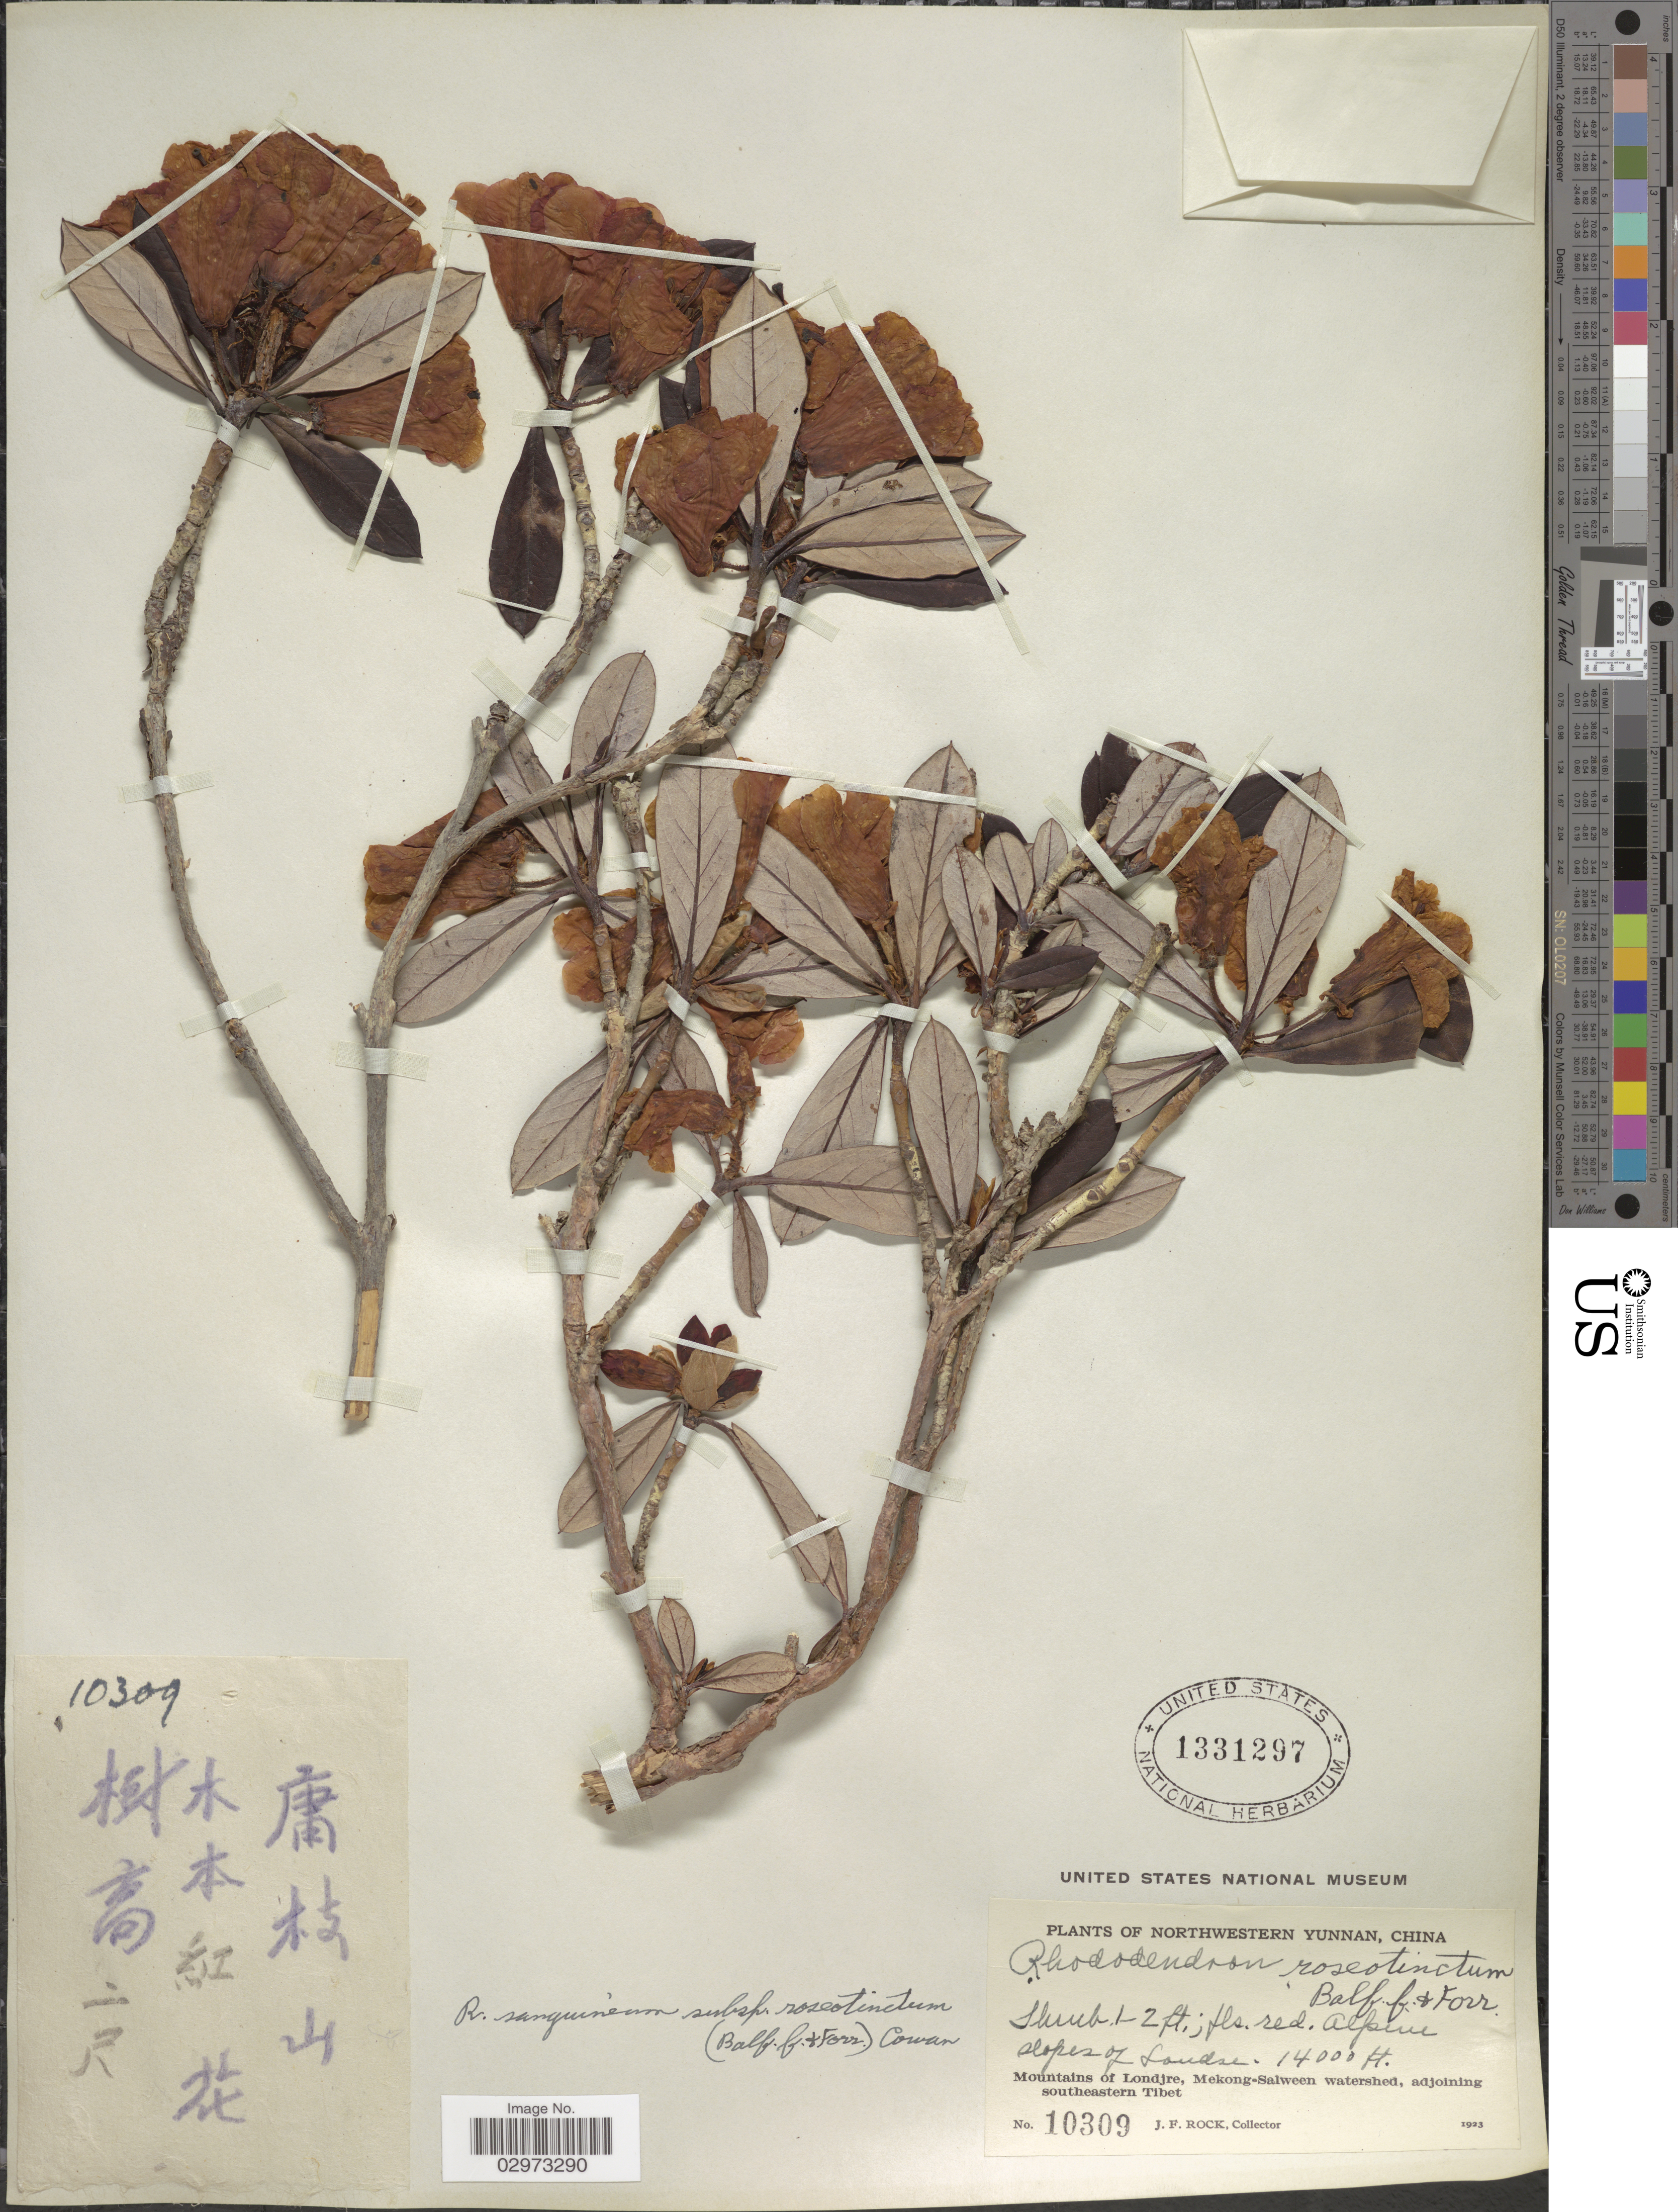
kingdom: Plantae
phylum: Tracheophyta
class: Magnoliopsida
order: Ericales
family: Ericaceae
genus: Rhododendron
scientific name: Rhododendron sanguineum subsp. roseotinctum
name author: (Balf. f. & Forrest) Cowan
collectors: J. Rock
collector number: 10309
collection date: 1923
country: China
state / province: Yunnan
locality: Northwestern Yunnan. Alpine slopes of Londre. Mountains of Londjre, Mekong-Salween watershed, adjoining southeastern Tibet.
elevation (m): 4267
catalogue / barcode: US 1331297